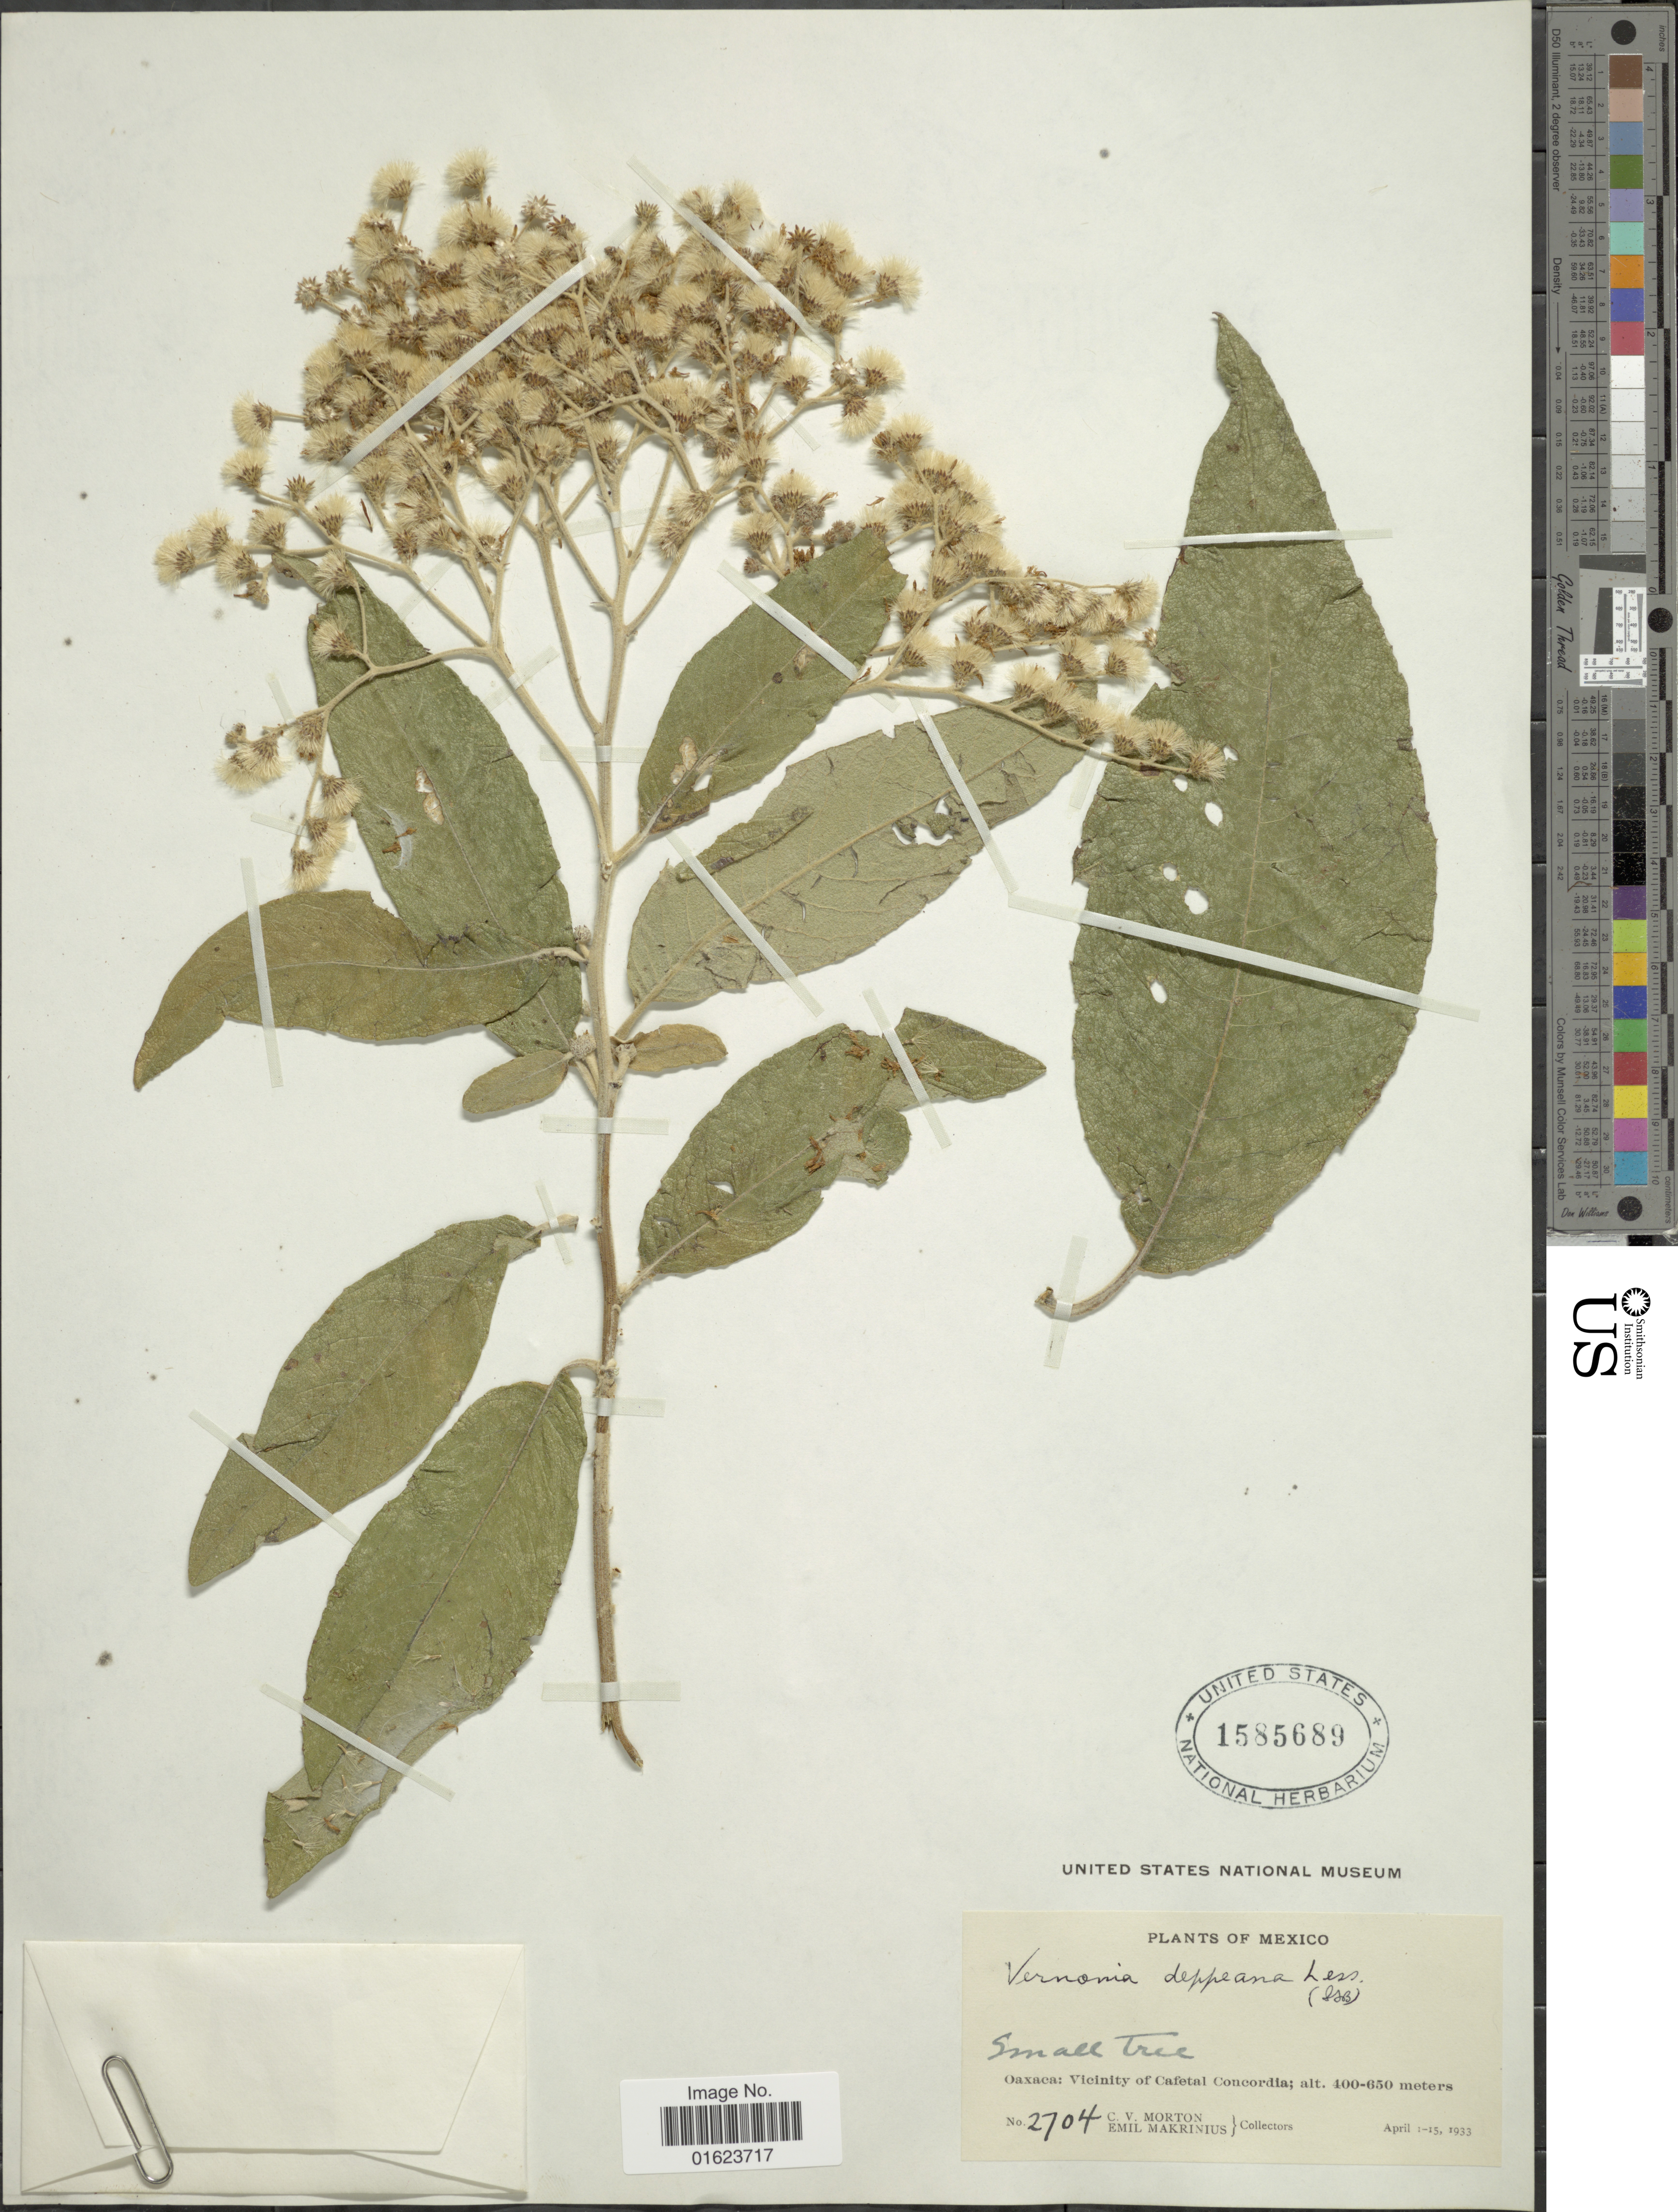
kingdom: Plantae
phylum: Tracheophyta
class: Magnoliopsida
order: Asterales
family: Asteraceae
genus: Vernonanthura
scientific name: Vernonanthura deppeana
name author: (Less.) H. Rob.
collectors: C. V. Morton & E. Makrinius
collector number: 2704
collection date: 1933-04-01/1933-04-15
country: Mexico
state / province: Oaxaca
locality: Mexico, Oaxaca: Vicinity of Cafetal Concordia.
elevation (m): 400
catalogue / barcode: US 1585689